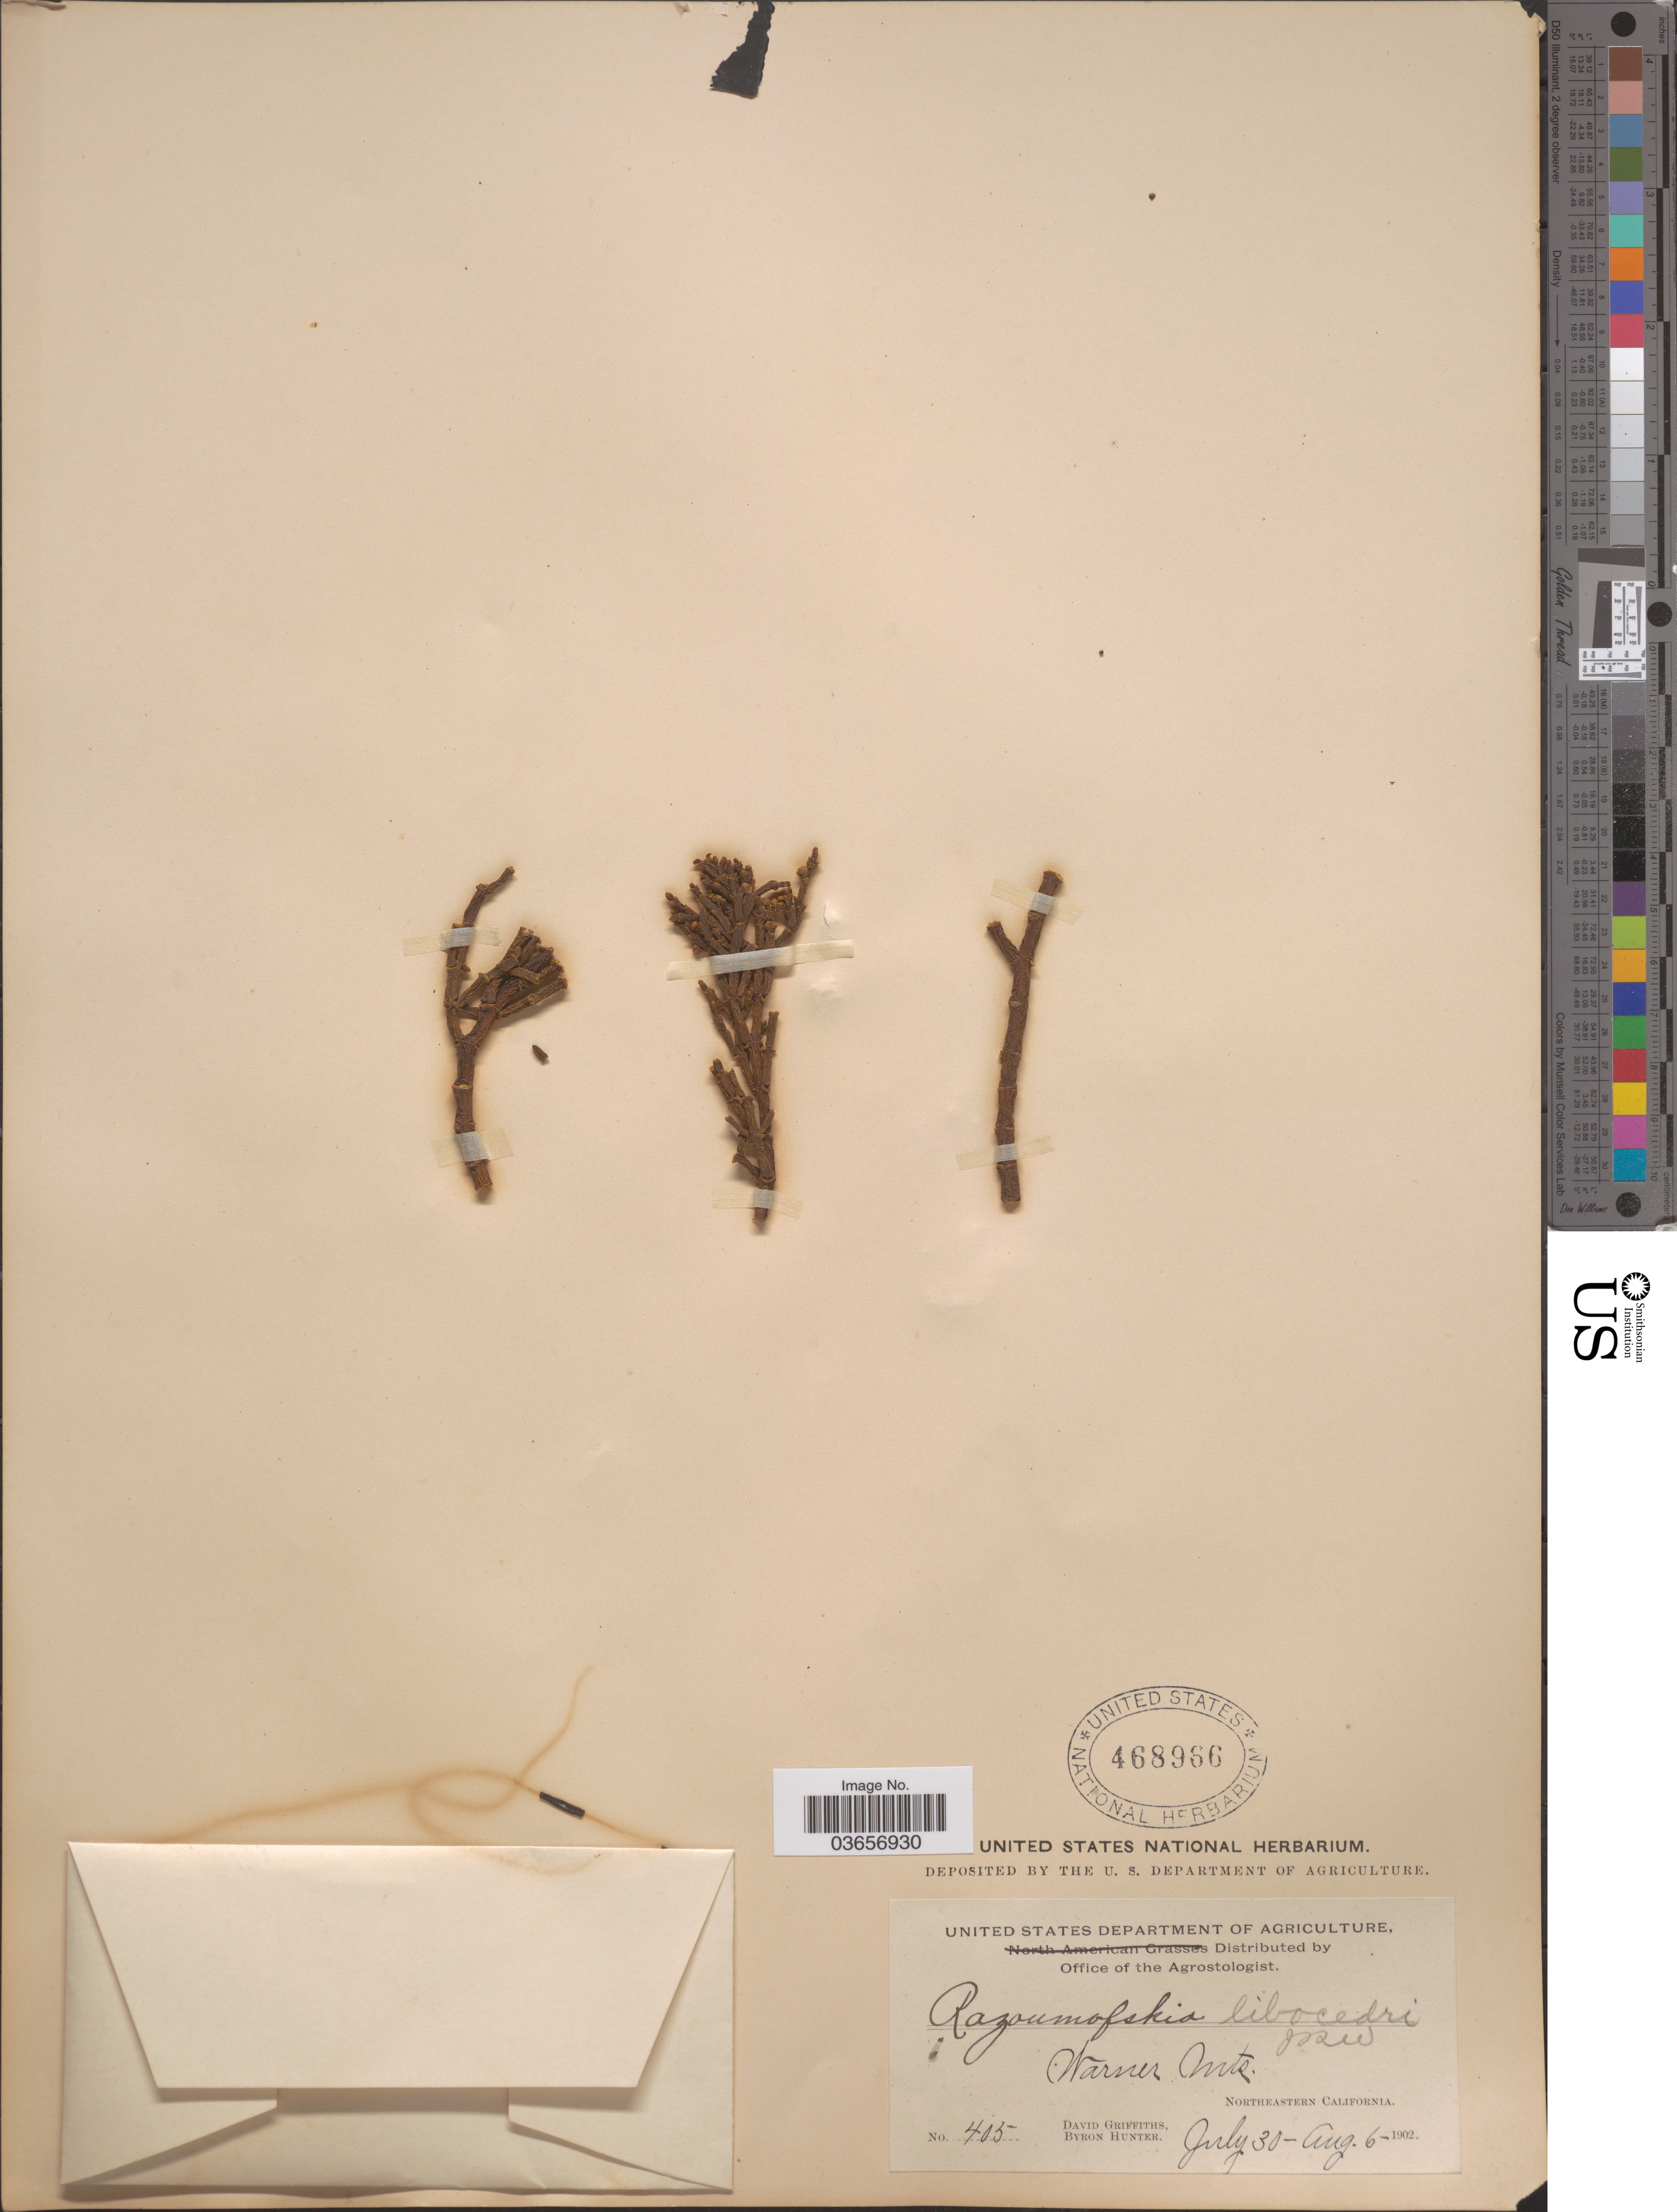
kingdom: Plantae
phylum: Tracheophyta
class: Magnoliopsida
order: Santalales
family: Viscaceae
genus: Phoradendron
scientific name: Phoradendron libocedri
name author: (Engelm.) Howell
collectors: D. Griffiths & B. Hunter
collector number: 405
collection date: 1902-07-30/1902-08-06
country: United States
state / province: California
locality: Warner Mts. Northeastern California.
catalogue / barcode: US 468966